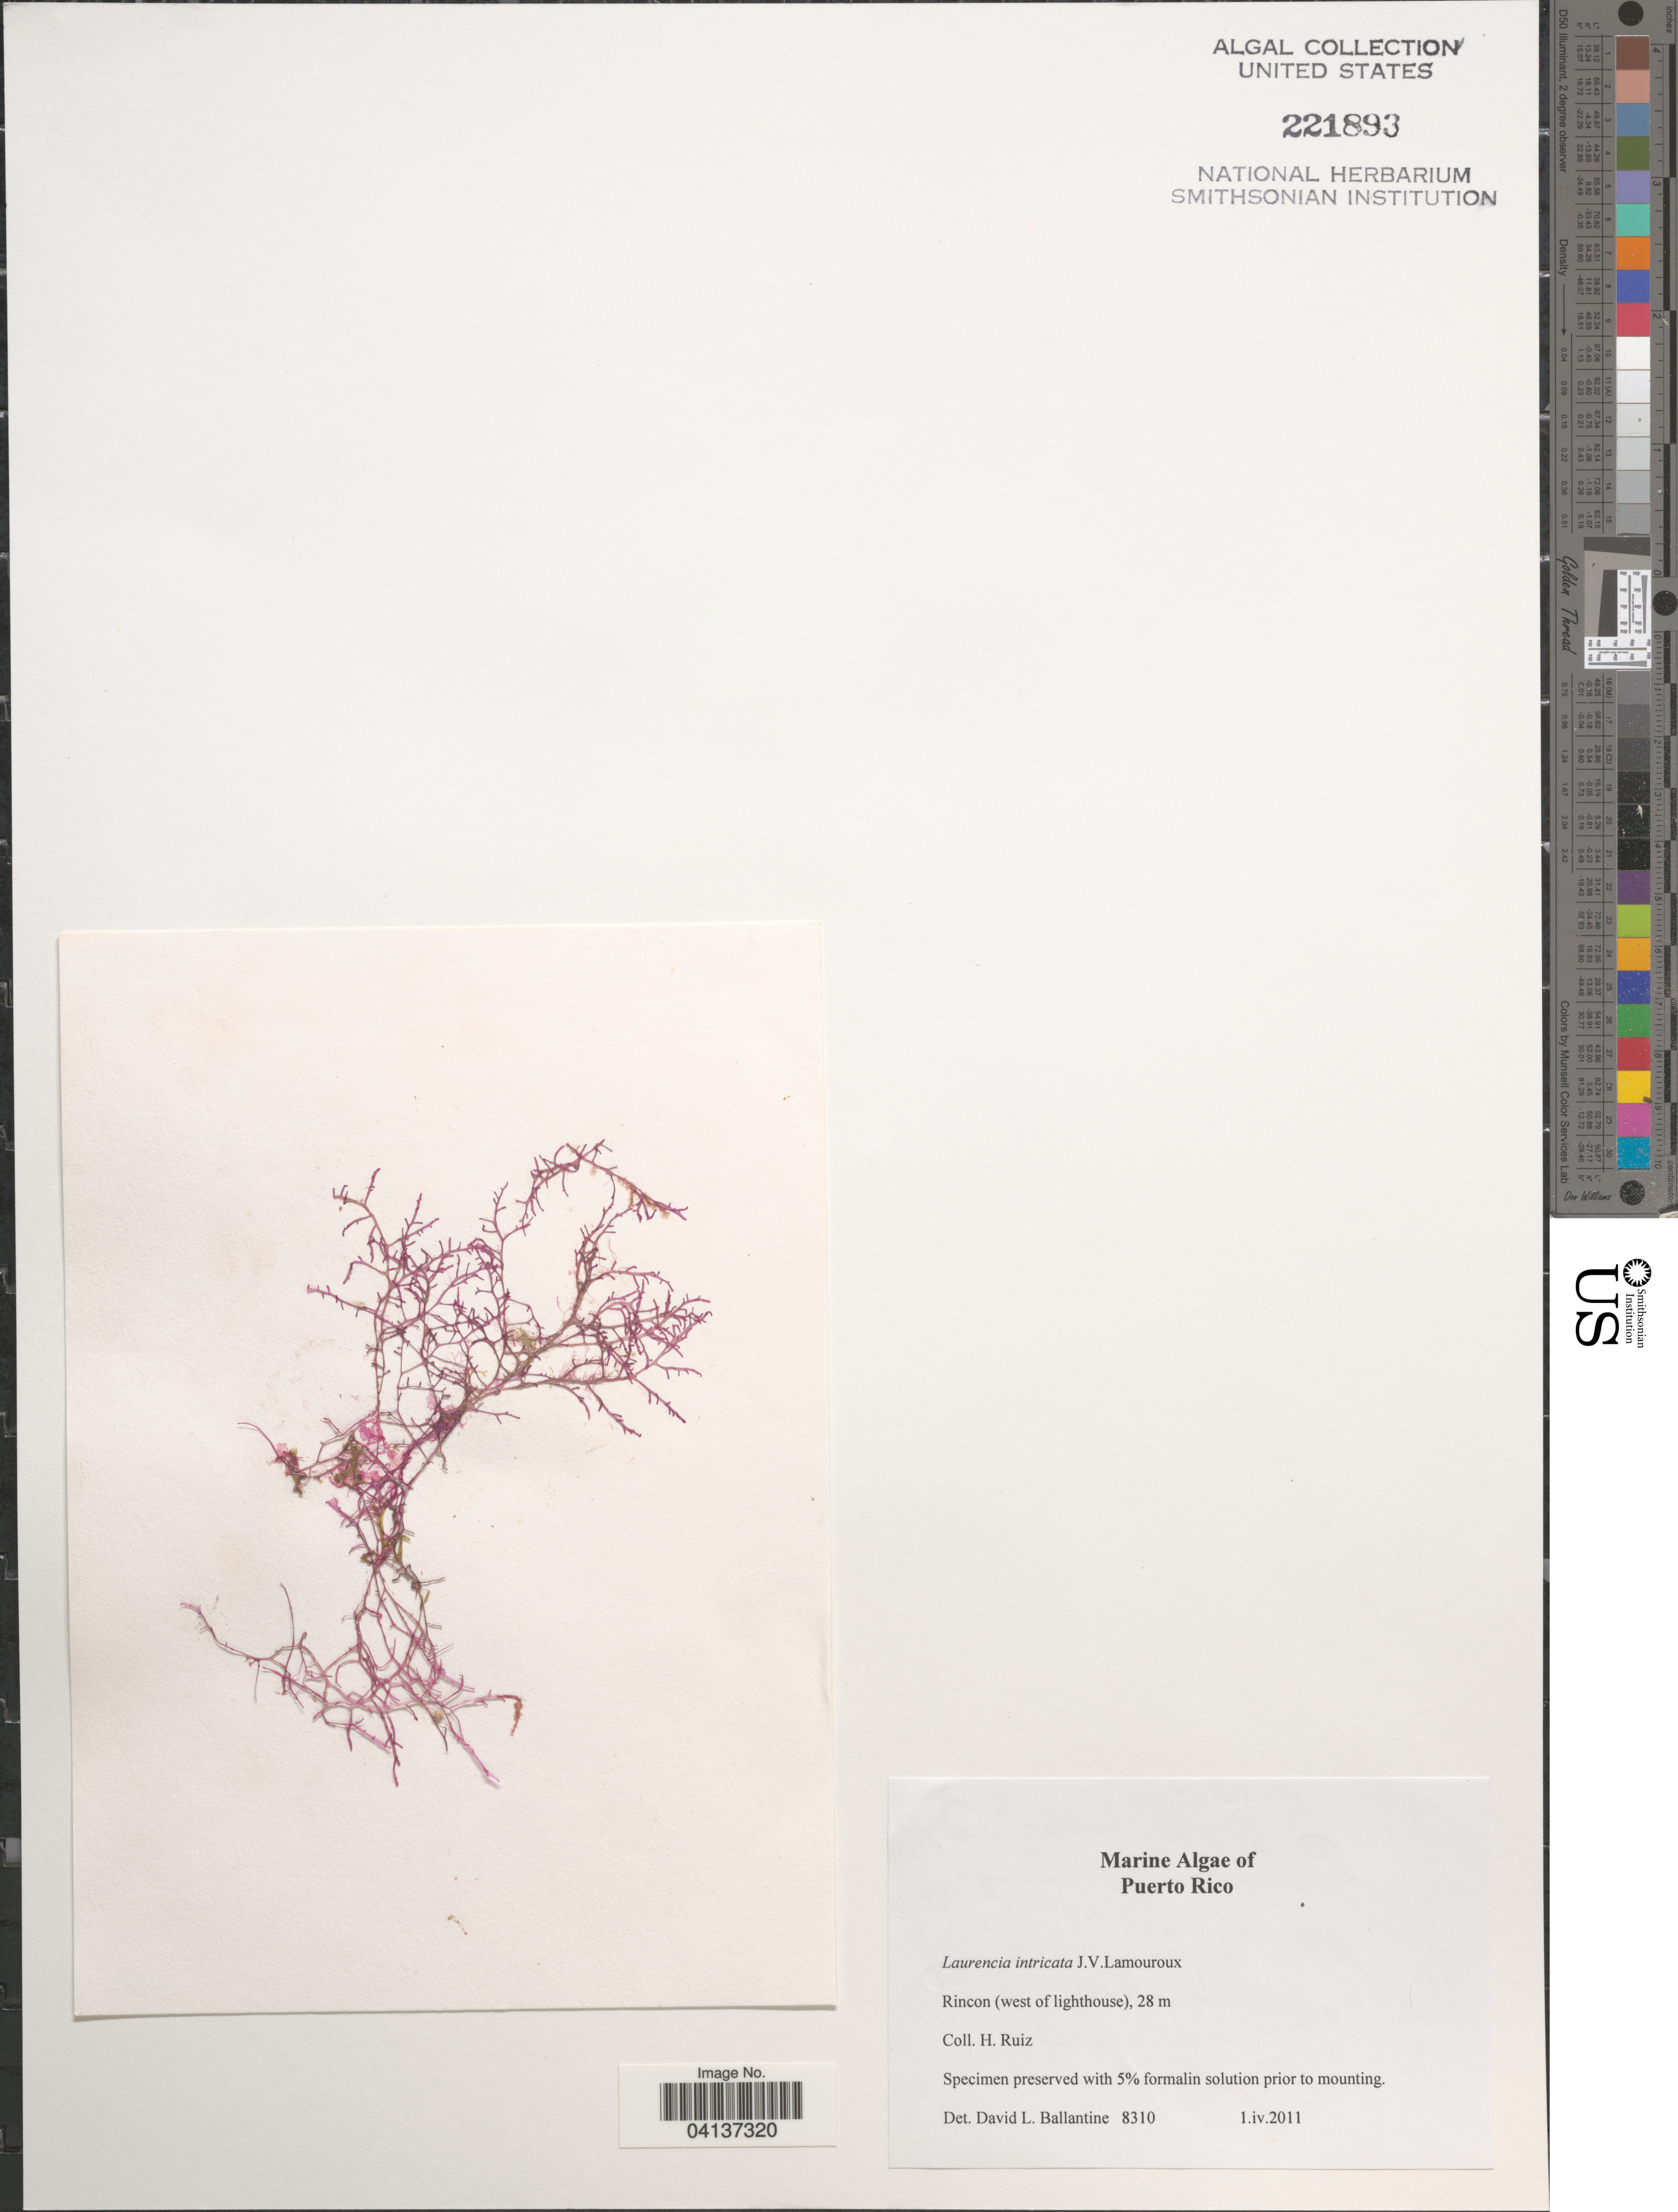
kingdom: Plantae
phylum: Rhodophyta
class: Florideophyceae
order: Ceramiales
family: Rhodomelaceae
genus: Laurencia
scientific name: Laurencia intricata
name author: J.V.Lamouroux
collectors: H. Ruiz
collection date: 2011-04-01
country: Puerto Rico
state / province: Rincón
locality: (West of lighthouse).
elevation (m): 28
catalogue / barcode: US 221893